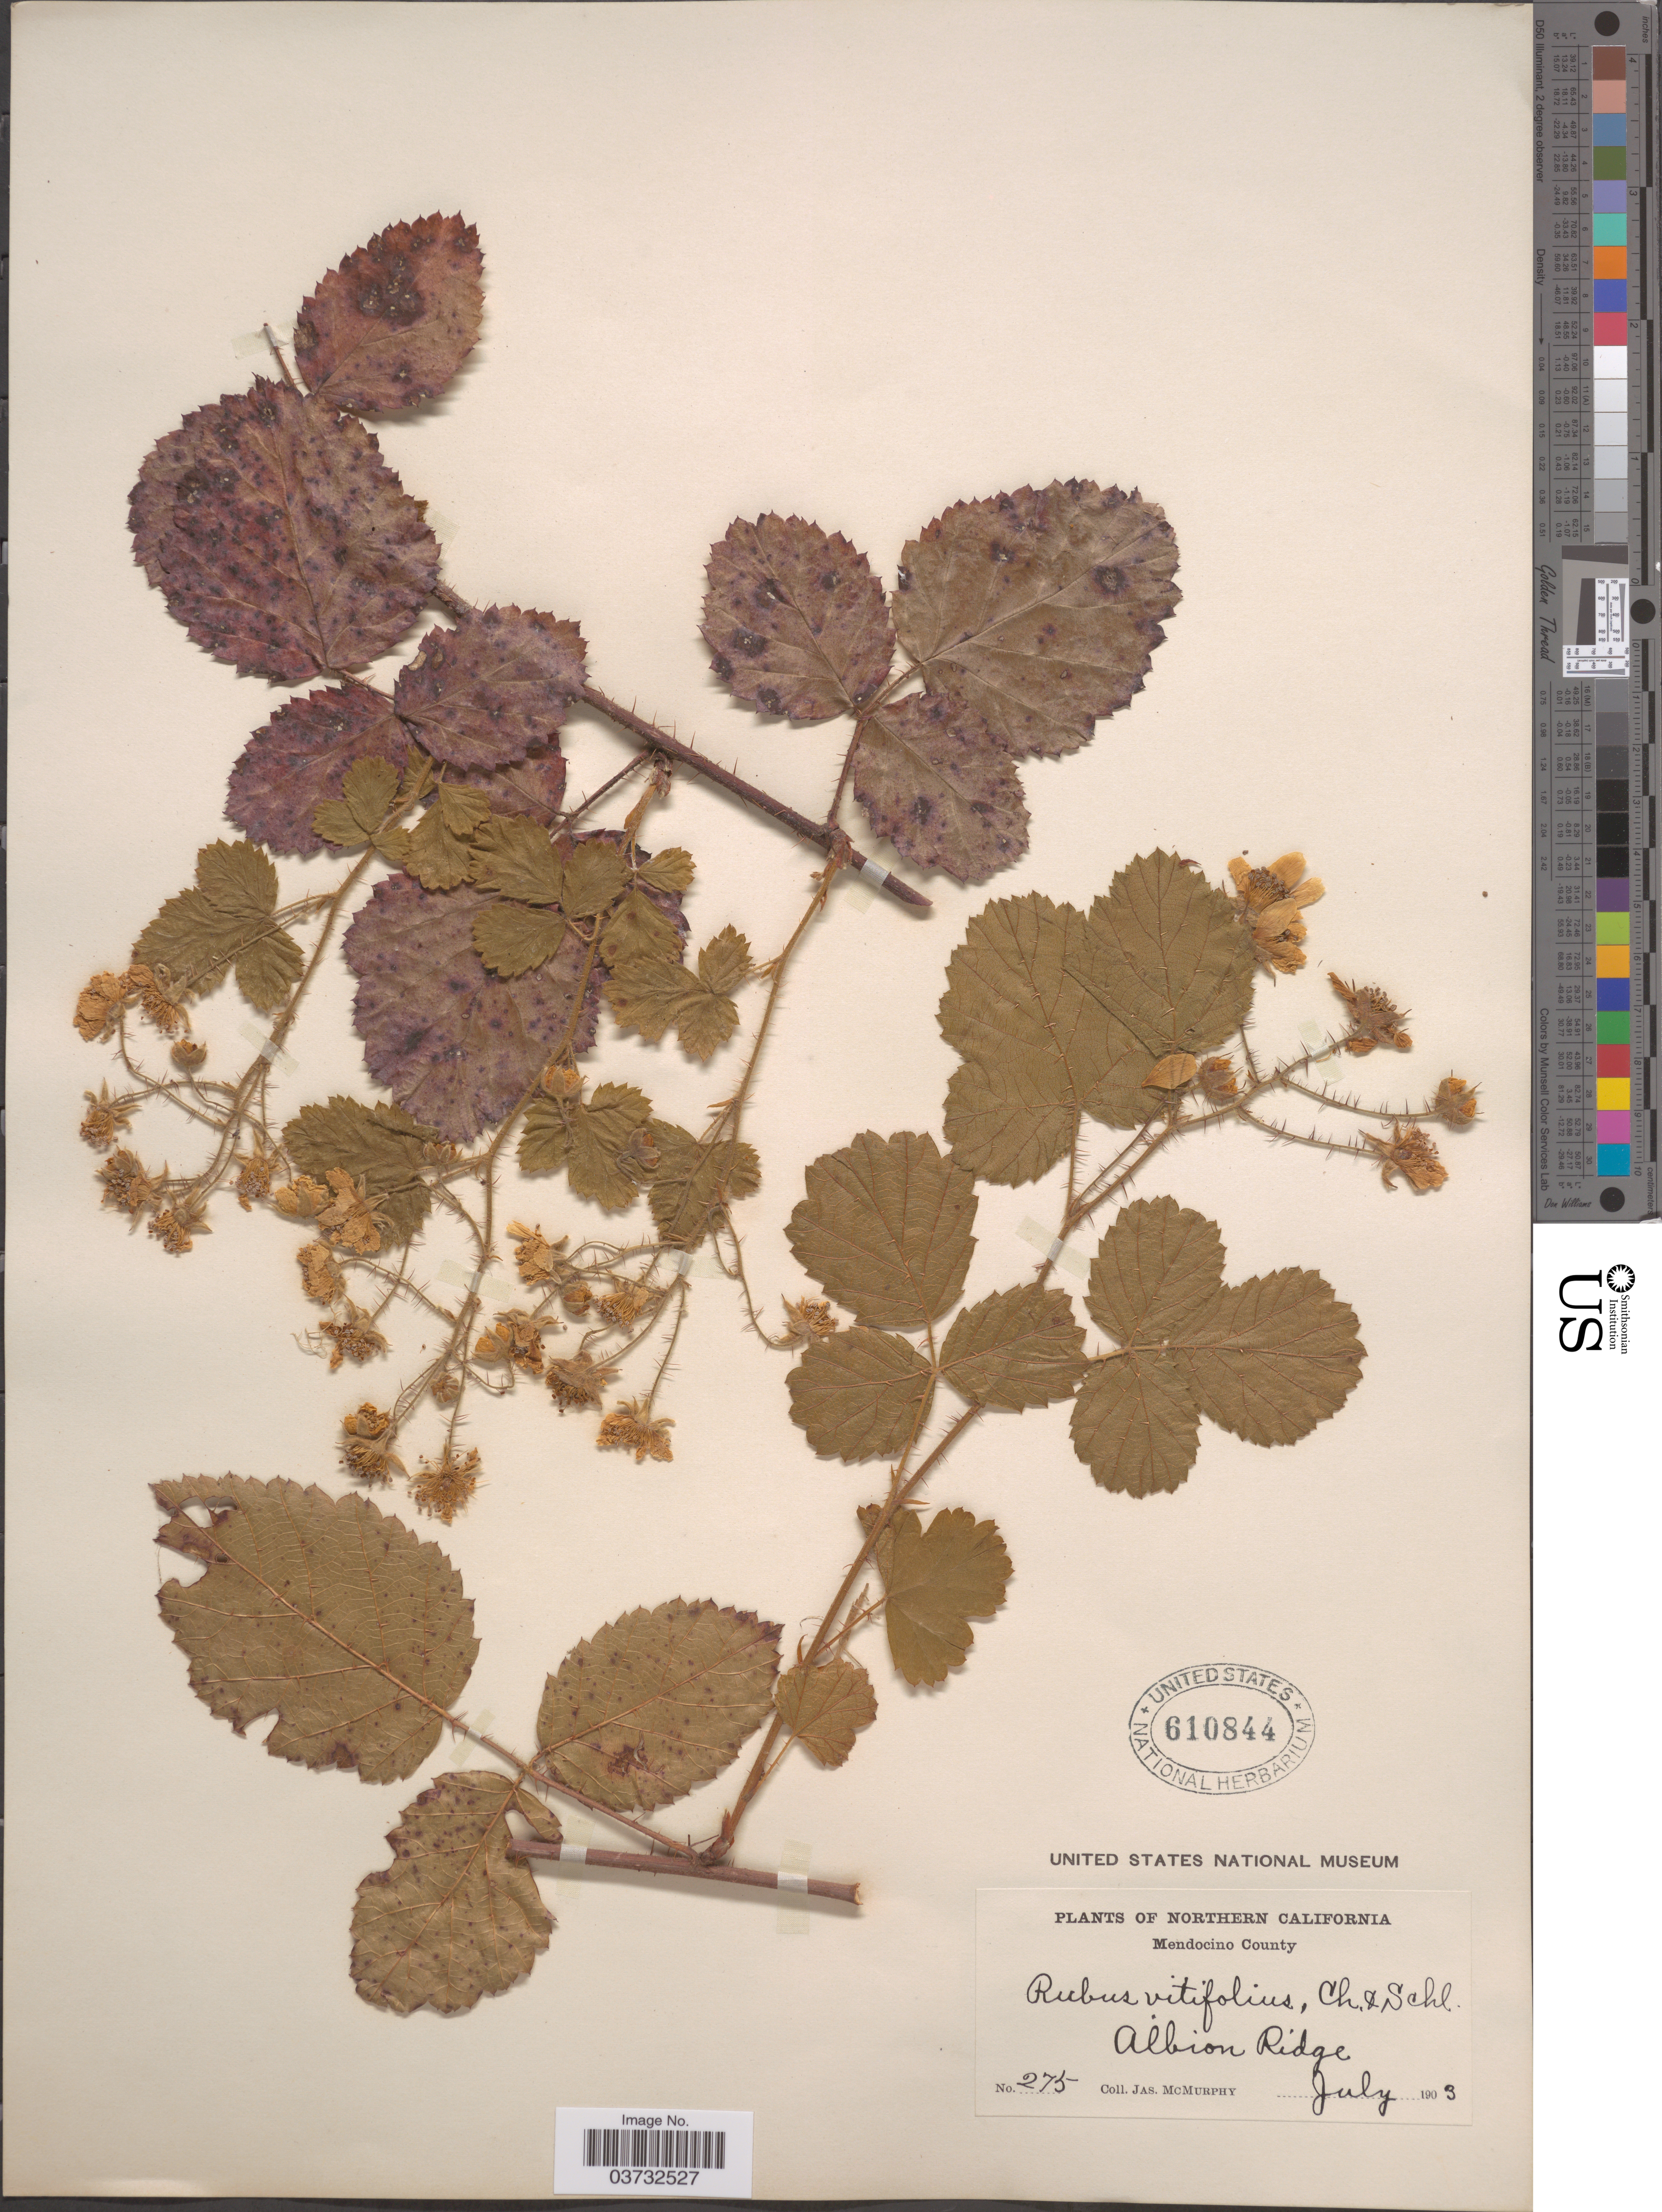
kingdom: Plantae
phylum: Tracheophyta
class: Magnoliopsida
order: Rosales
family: Rosaceae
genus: Rubus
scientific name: Rubus vitifolius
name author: Cham. & Schltdl.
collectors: J. McMurphy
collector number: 275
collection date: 1903-07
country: United States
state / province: California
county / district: Mendocino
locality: Northern California. Mendocino County. Albion Ridge.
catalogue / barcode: US 610844